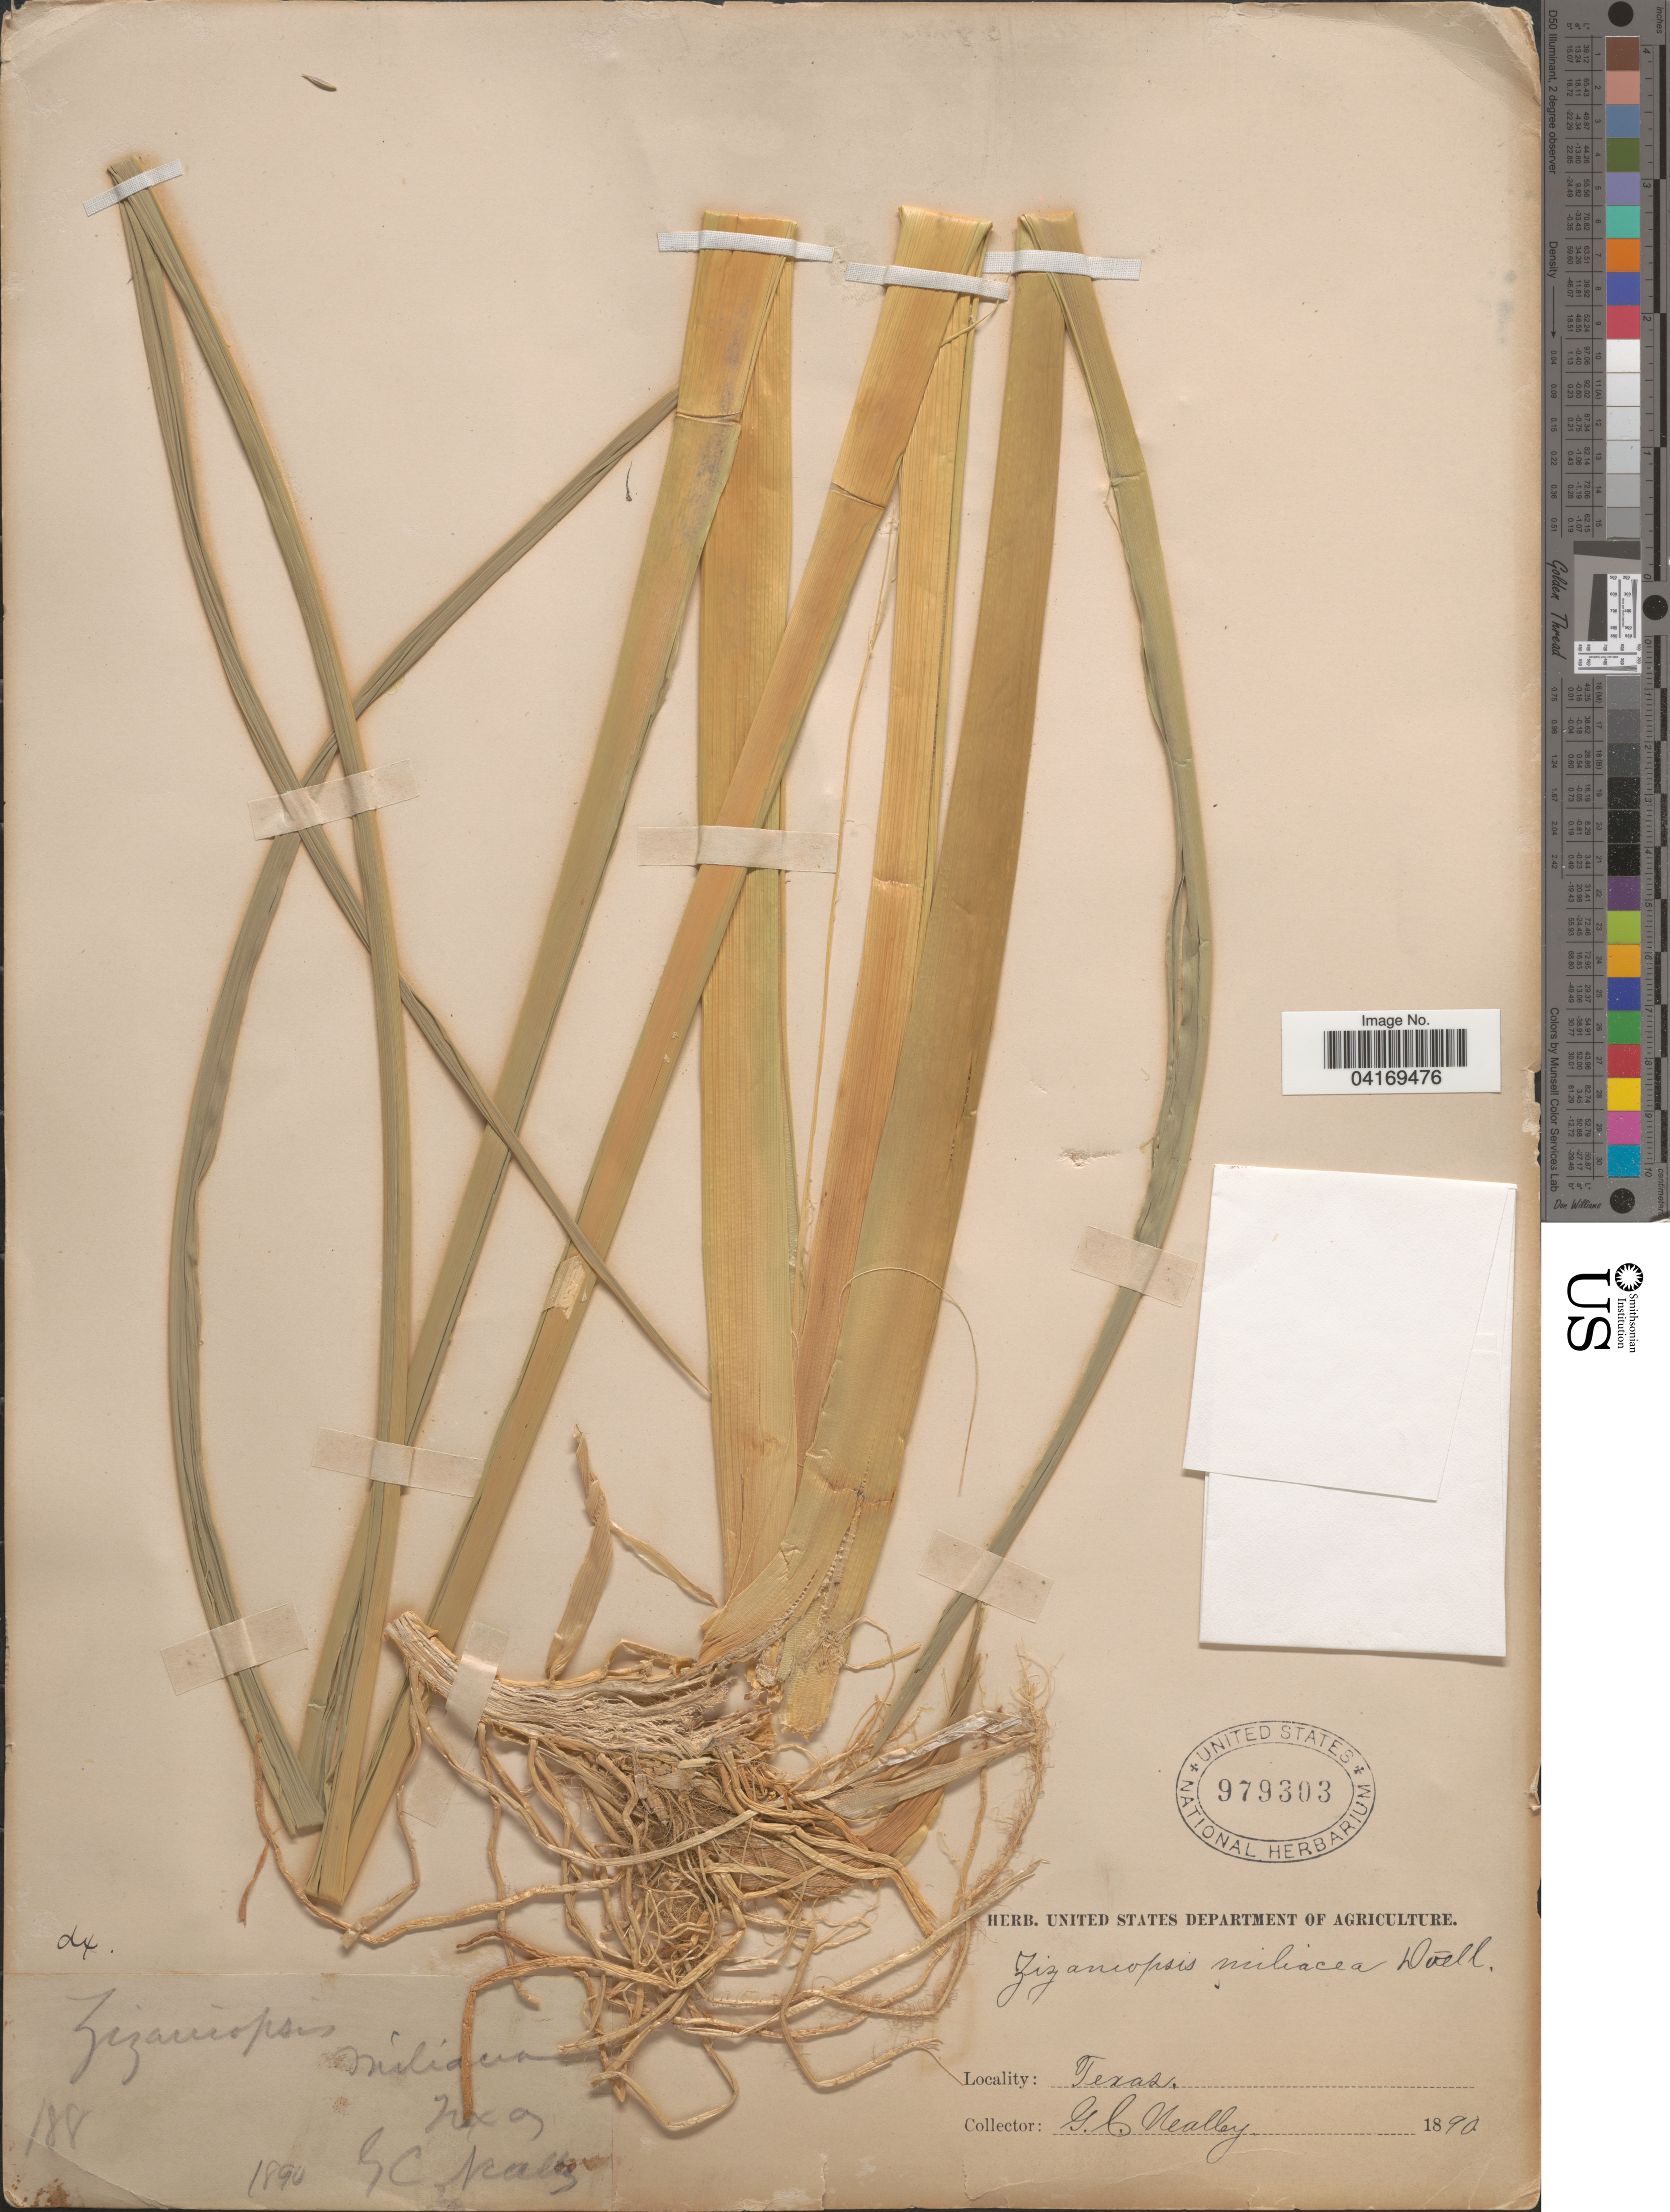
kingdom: Plantae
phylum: Tracheophyta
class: Liliopsida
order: Poales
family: Poaceae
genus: Zizaniopsis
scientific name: Zizaniopsis miliacea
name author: (Michx.) Döll & Asch.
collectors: G. C. Nealley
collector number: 188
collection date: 1890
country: United States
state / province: Texas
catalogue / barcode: US 979303